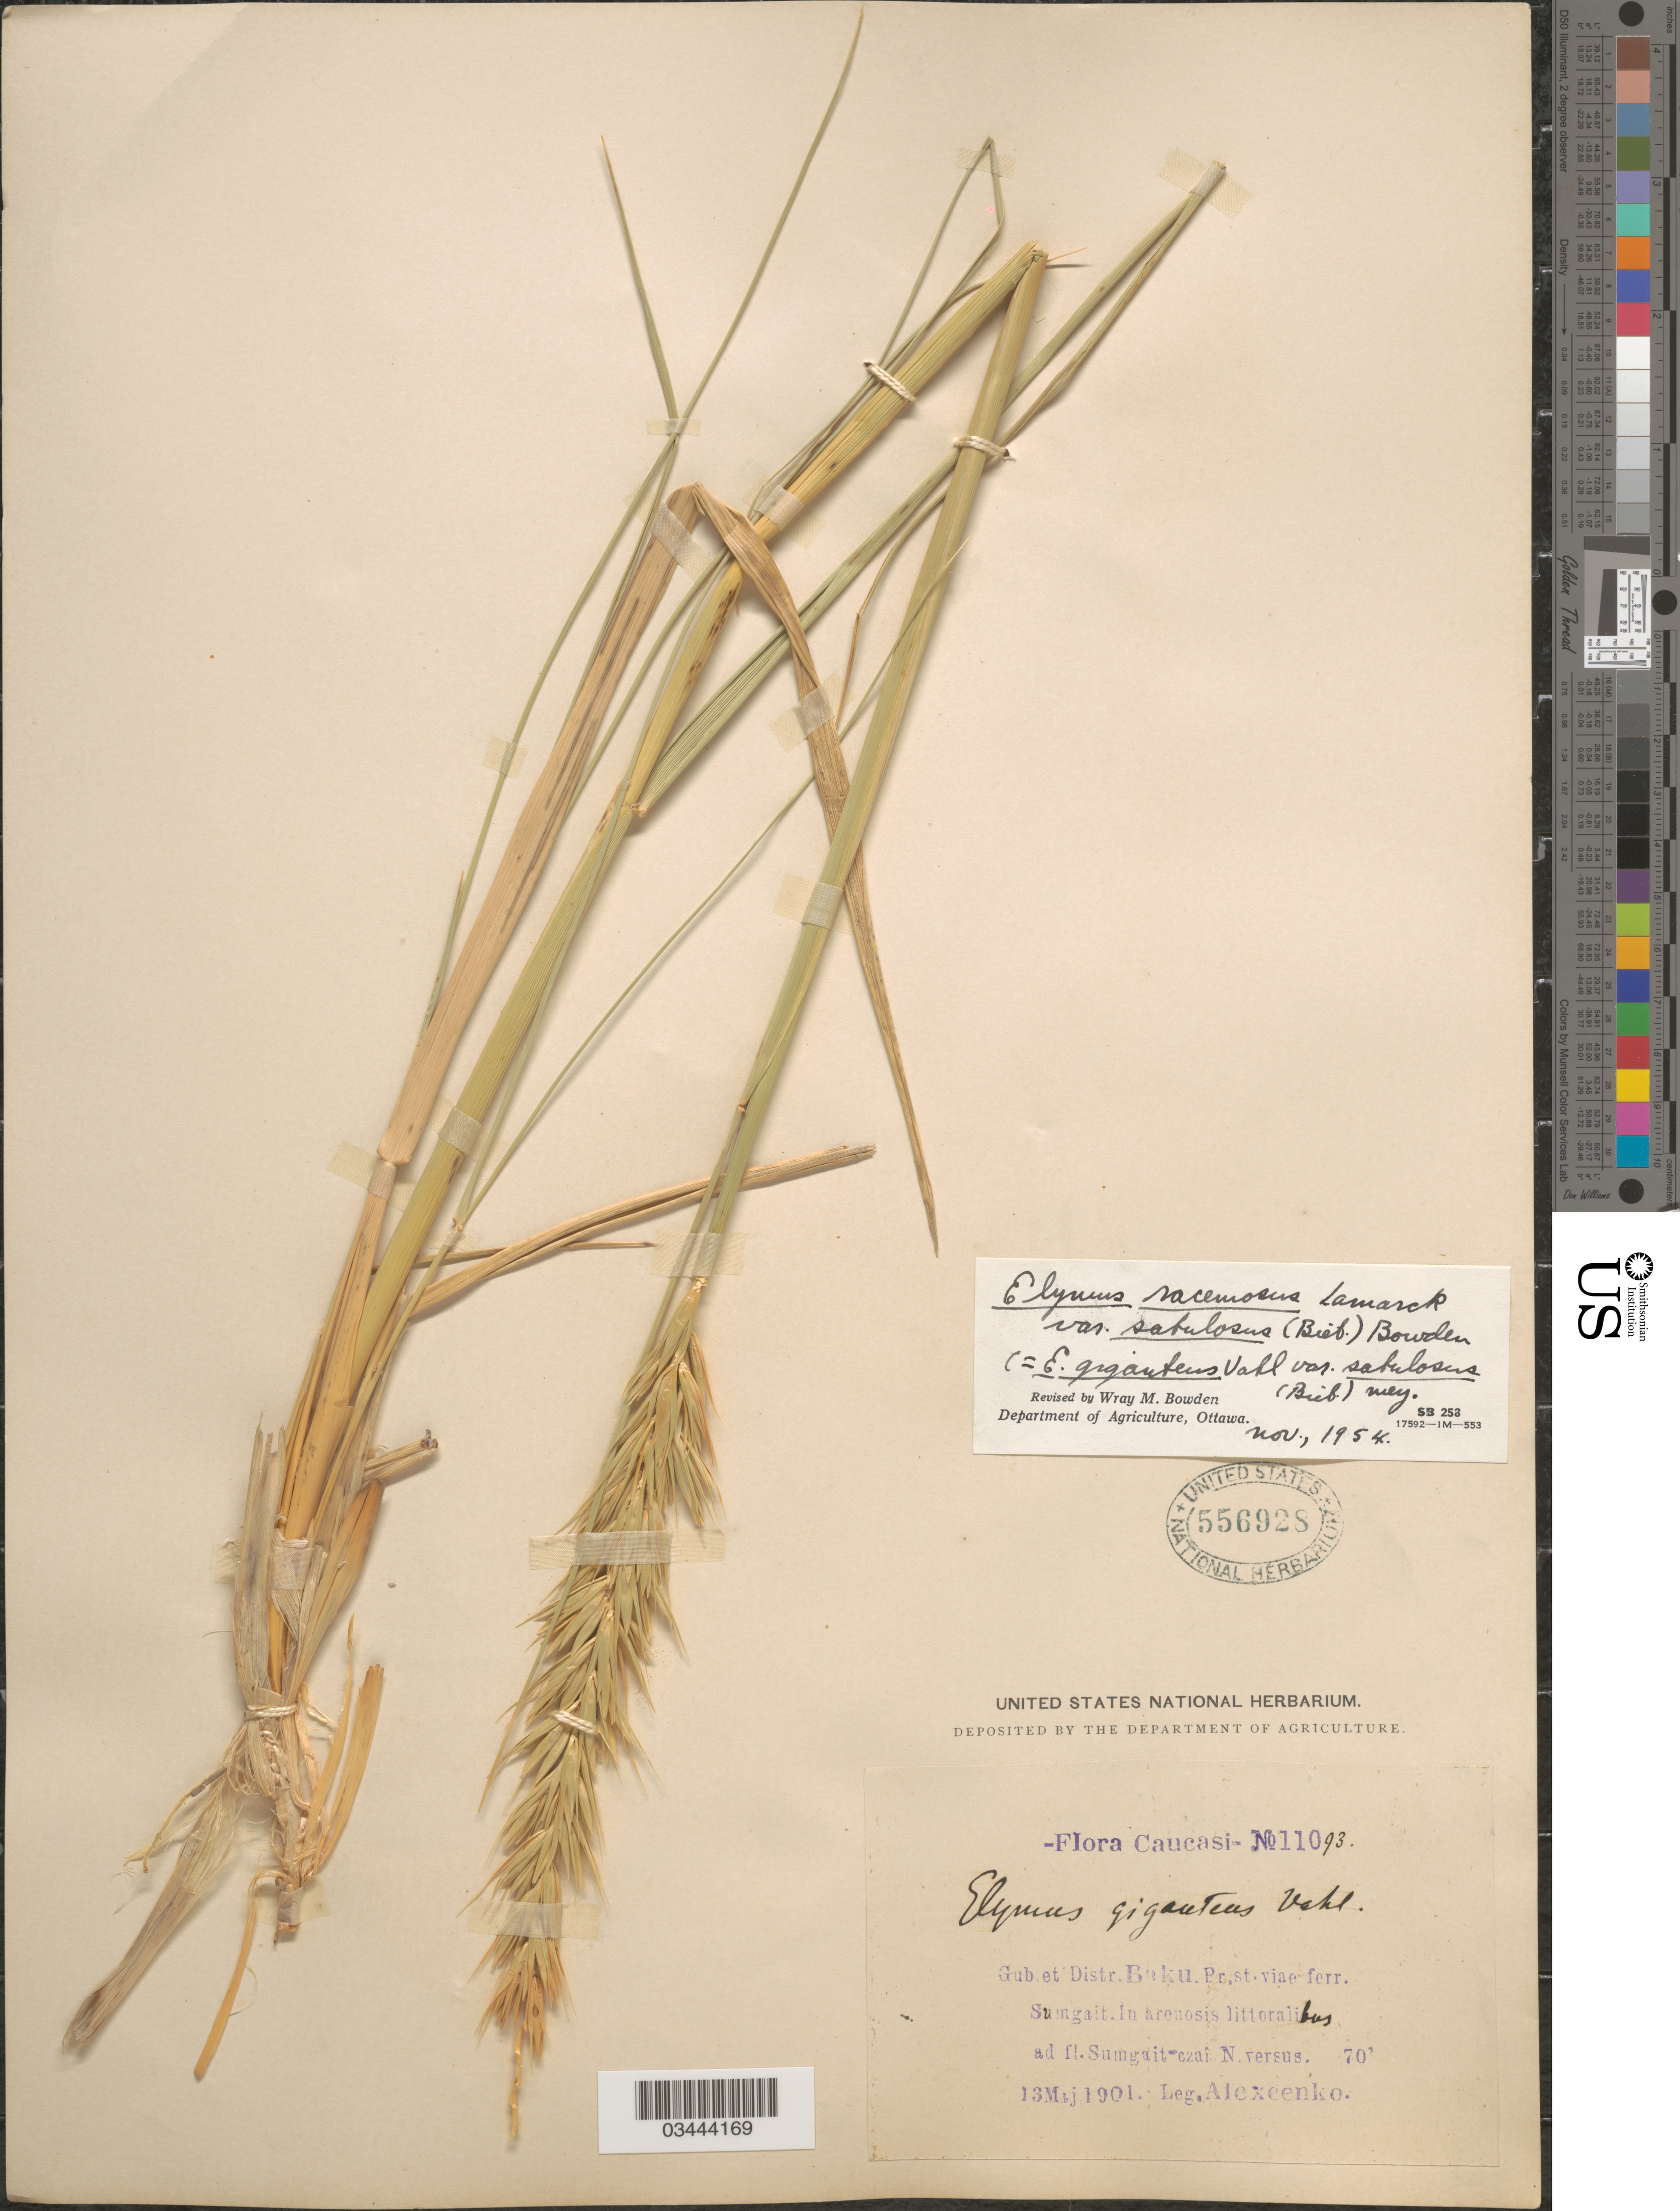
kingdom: Plantae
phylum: Tracheophyta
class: Liliopsida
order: Poales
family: Poaceae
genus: Leymus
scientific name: Leymus racemosus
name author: (Lam.) Tzvelev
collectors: Alexeenko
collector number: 11093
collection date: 1901-05-13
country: Colombia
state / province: Cauca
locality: Caucasi. Gub et Distr. Baku. Pr. st. viae ferr. Sumgait. In arenosis littoralibus ad fl. Sumgait czai N. versus.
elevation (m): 21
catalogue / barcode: US 556928